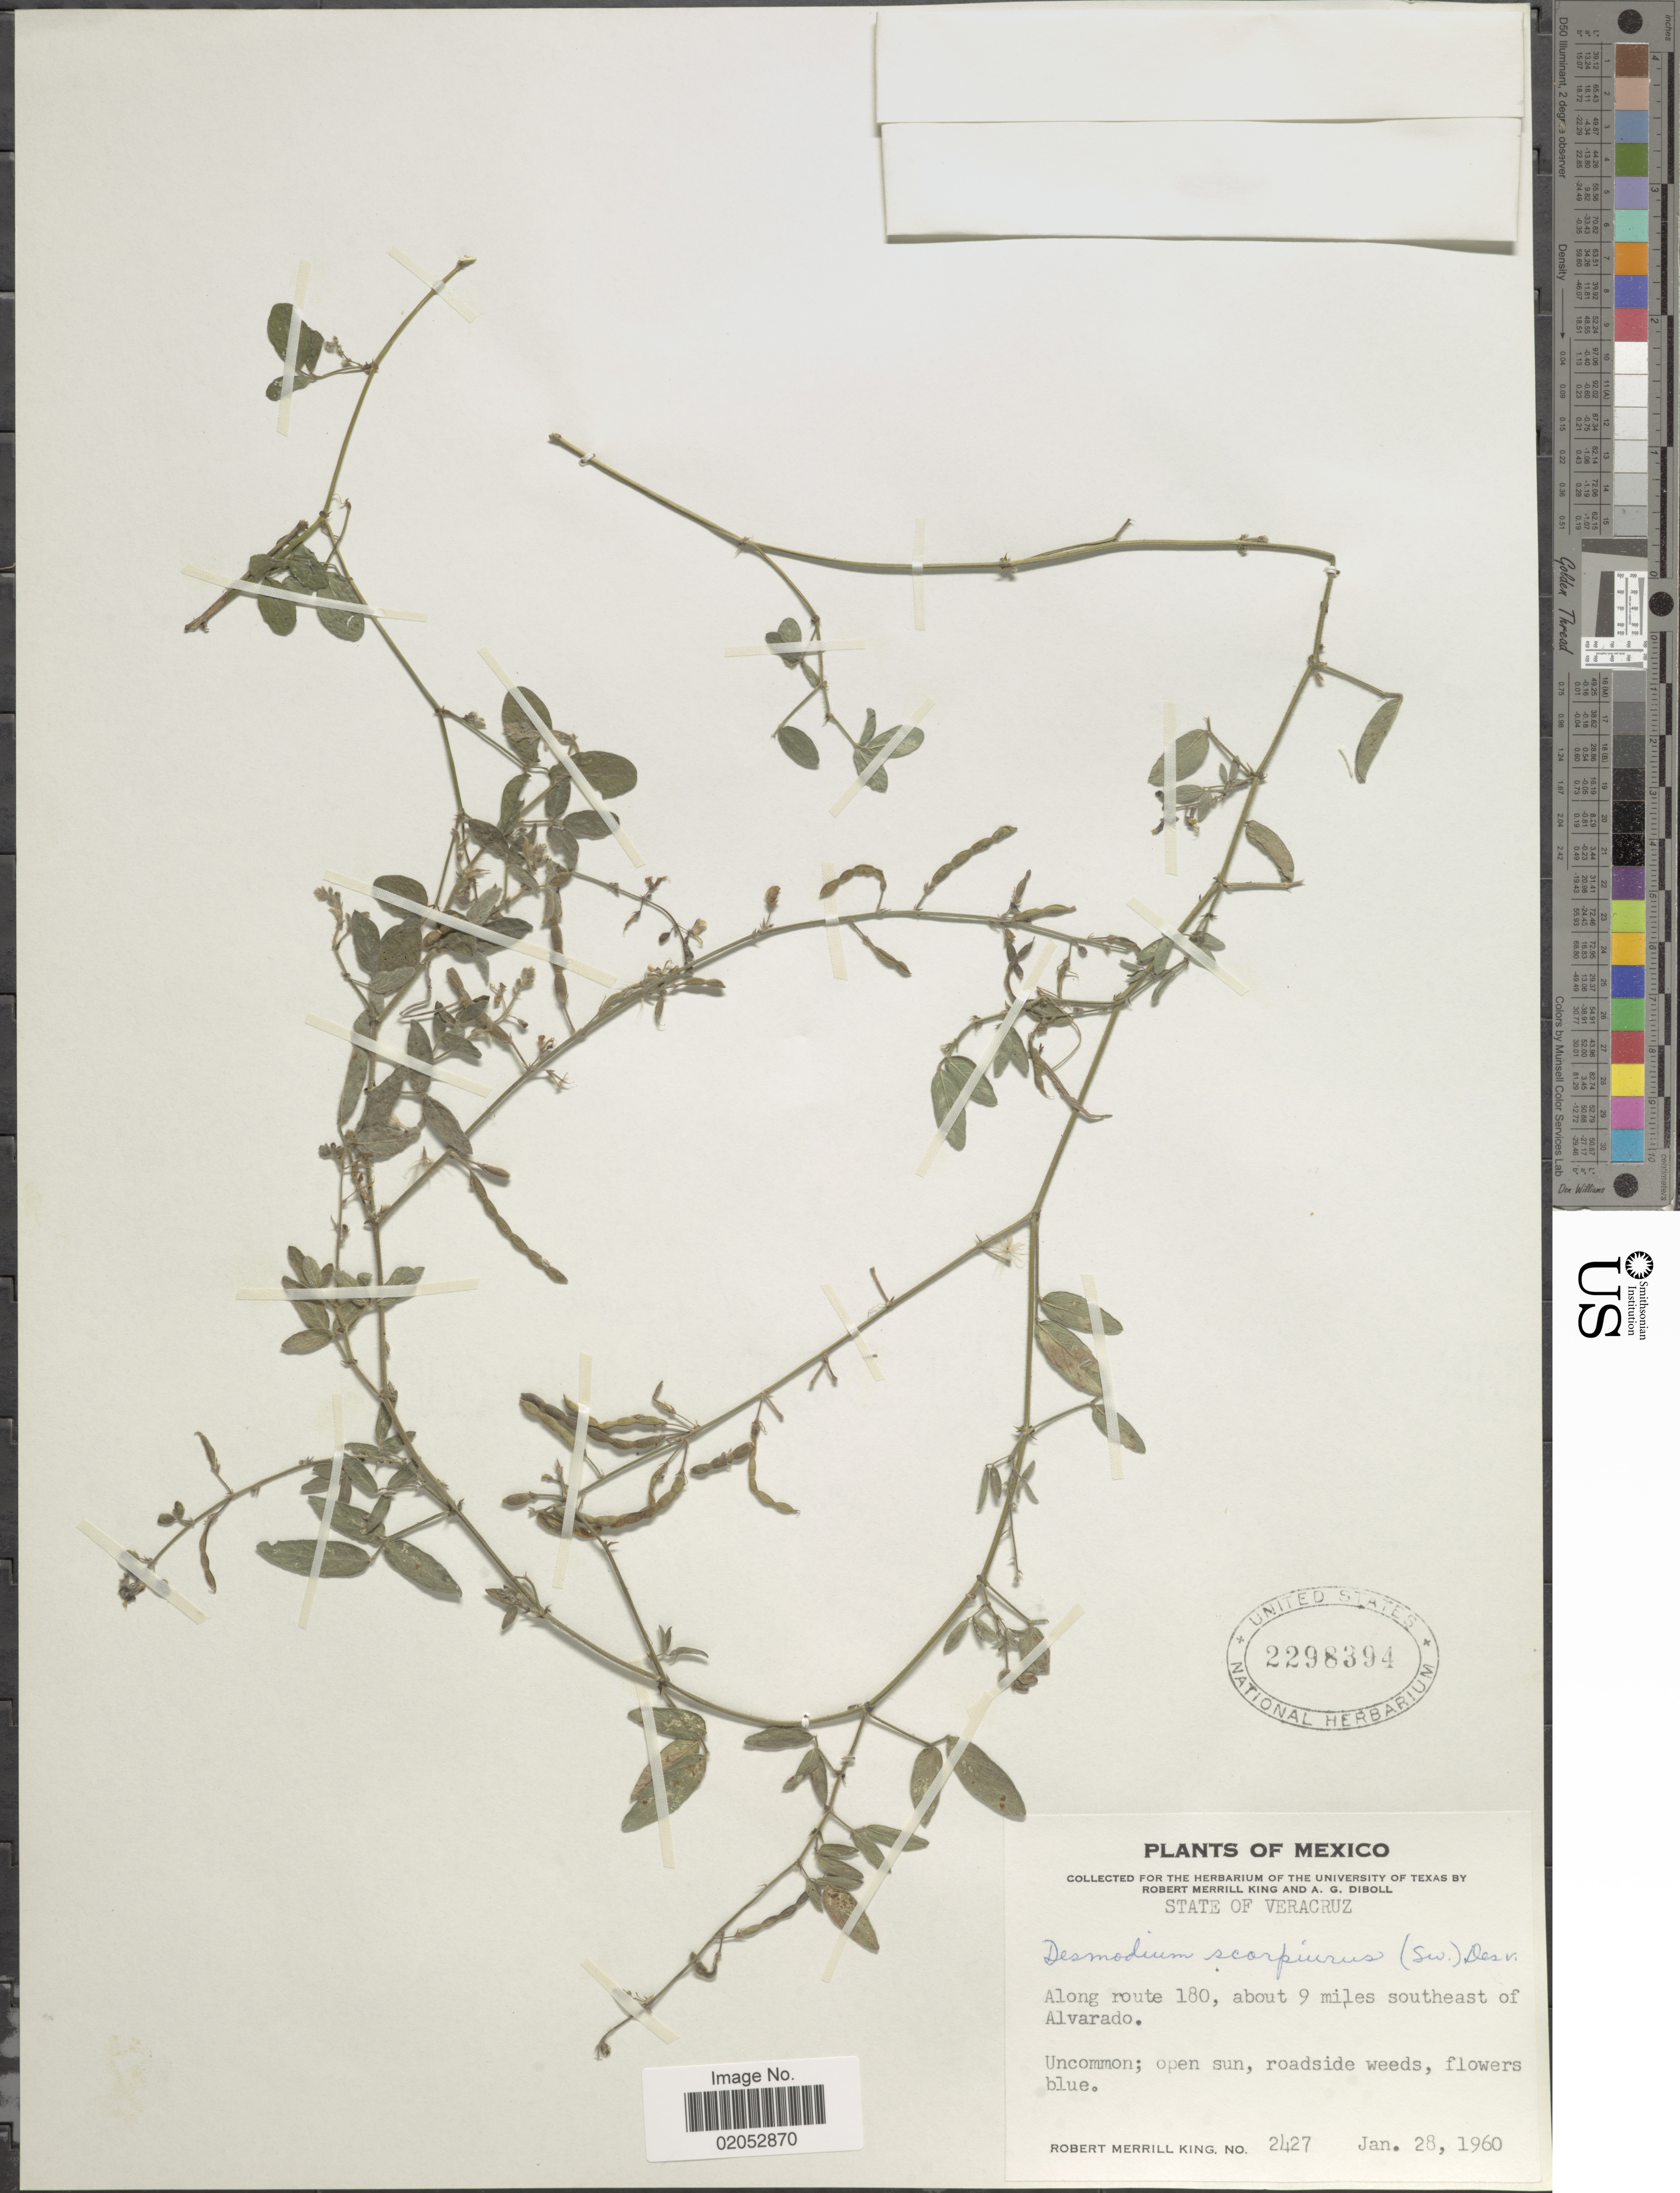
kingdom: Plantae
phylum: Tracheophyta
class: Magnoliopsida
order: Fabales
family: Fabaceae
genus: Desmodium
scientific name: Desmodium scorpiurus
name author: (Sw.) Desv. ex DC.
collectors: R. M. King & A. Diboll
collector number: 2427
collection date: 1960-01-28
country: Mexico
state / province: Veracruz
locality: Along route 180, about 9 miles southeast of Alvarado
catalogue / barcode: US 2298394